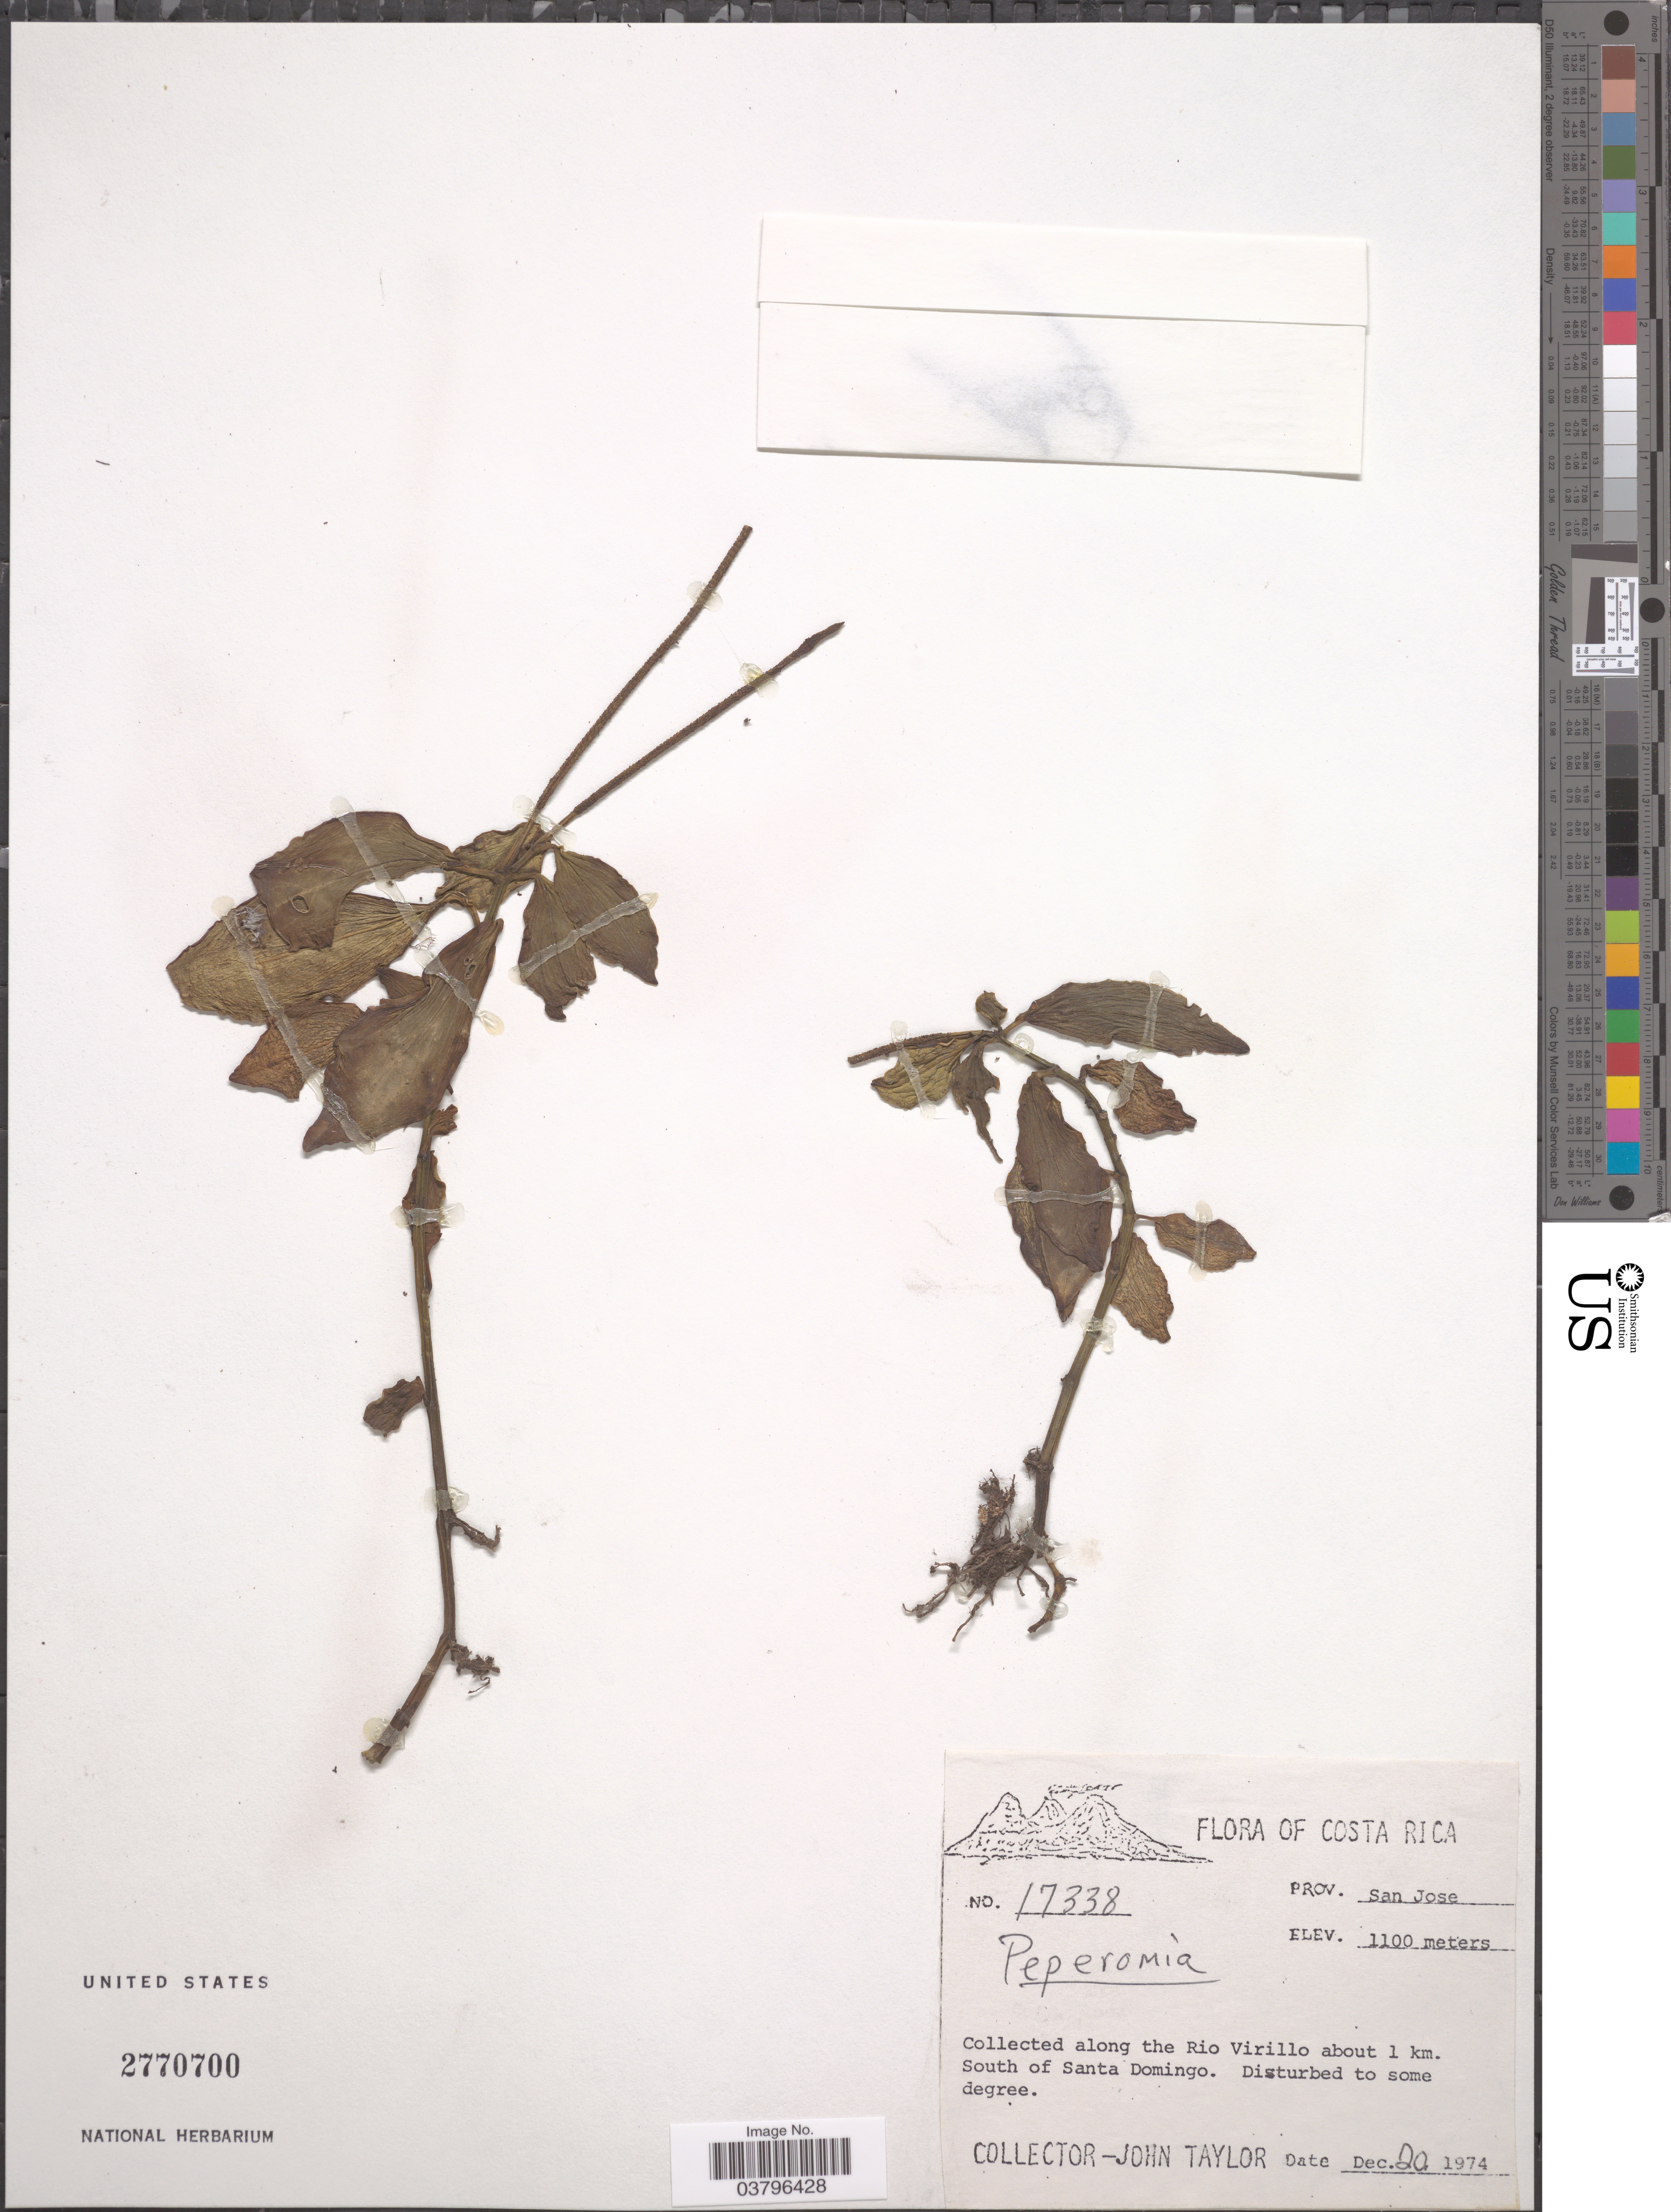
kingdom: Plantae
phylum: Tracheophyta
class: Magnoliopsida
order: Piperales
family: Piperaceae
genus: Peperomia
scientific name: Peperomia san-joseana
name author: C. DC.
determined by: Jiménez, José Estaban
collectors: J. Taylor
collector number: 17338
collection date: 1974-12-20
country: Costa Rica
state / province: San José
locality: Along the Rio Virillo about 1 km. South of Santa Domingo.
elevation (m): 1100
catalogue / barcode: US 2770700